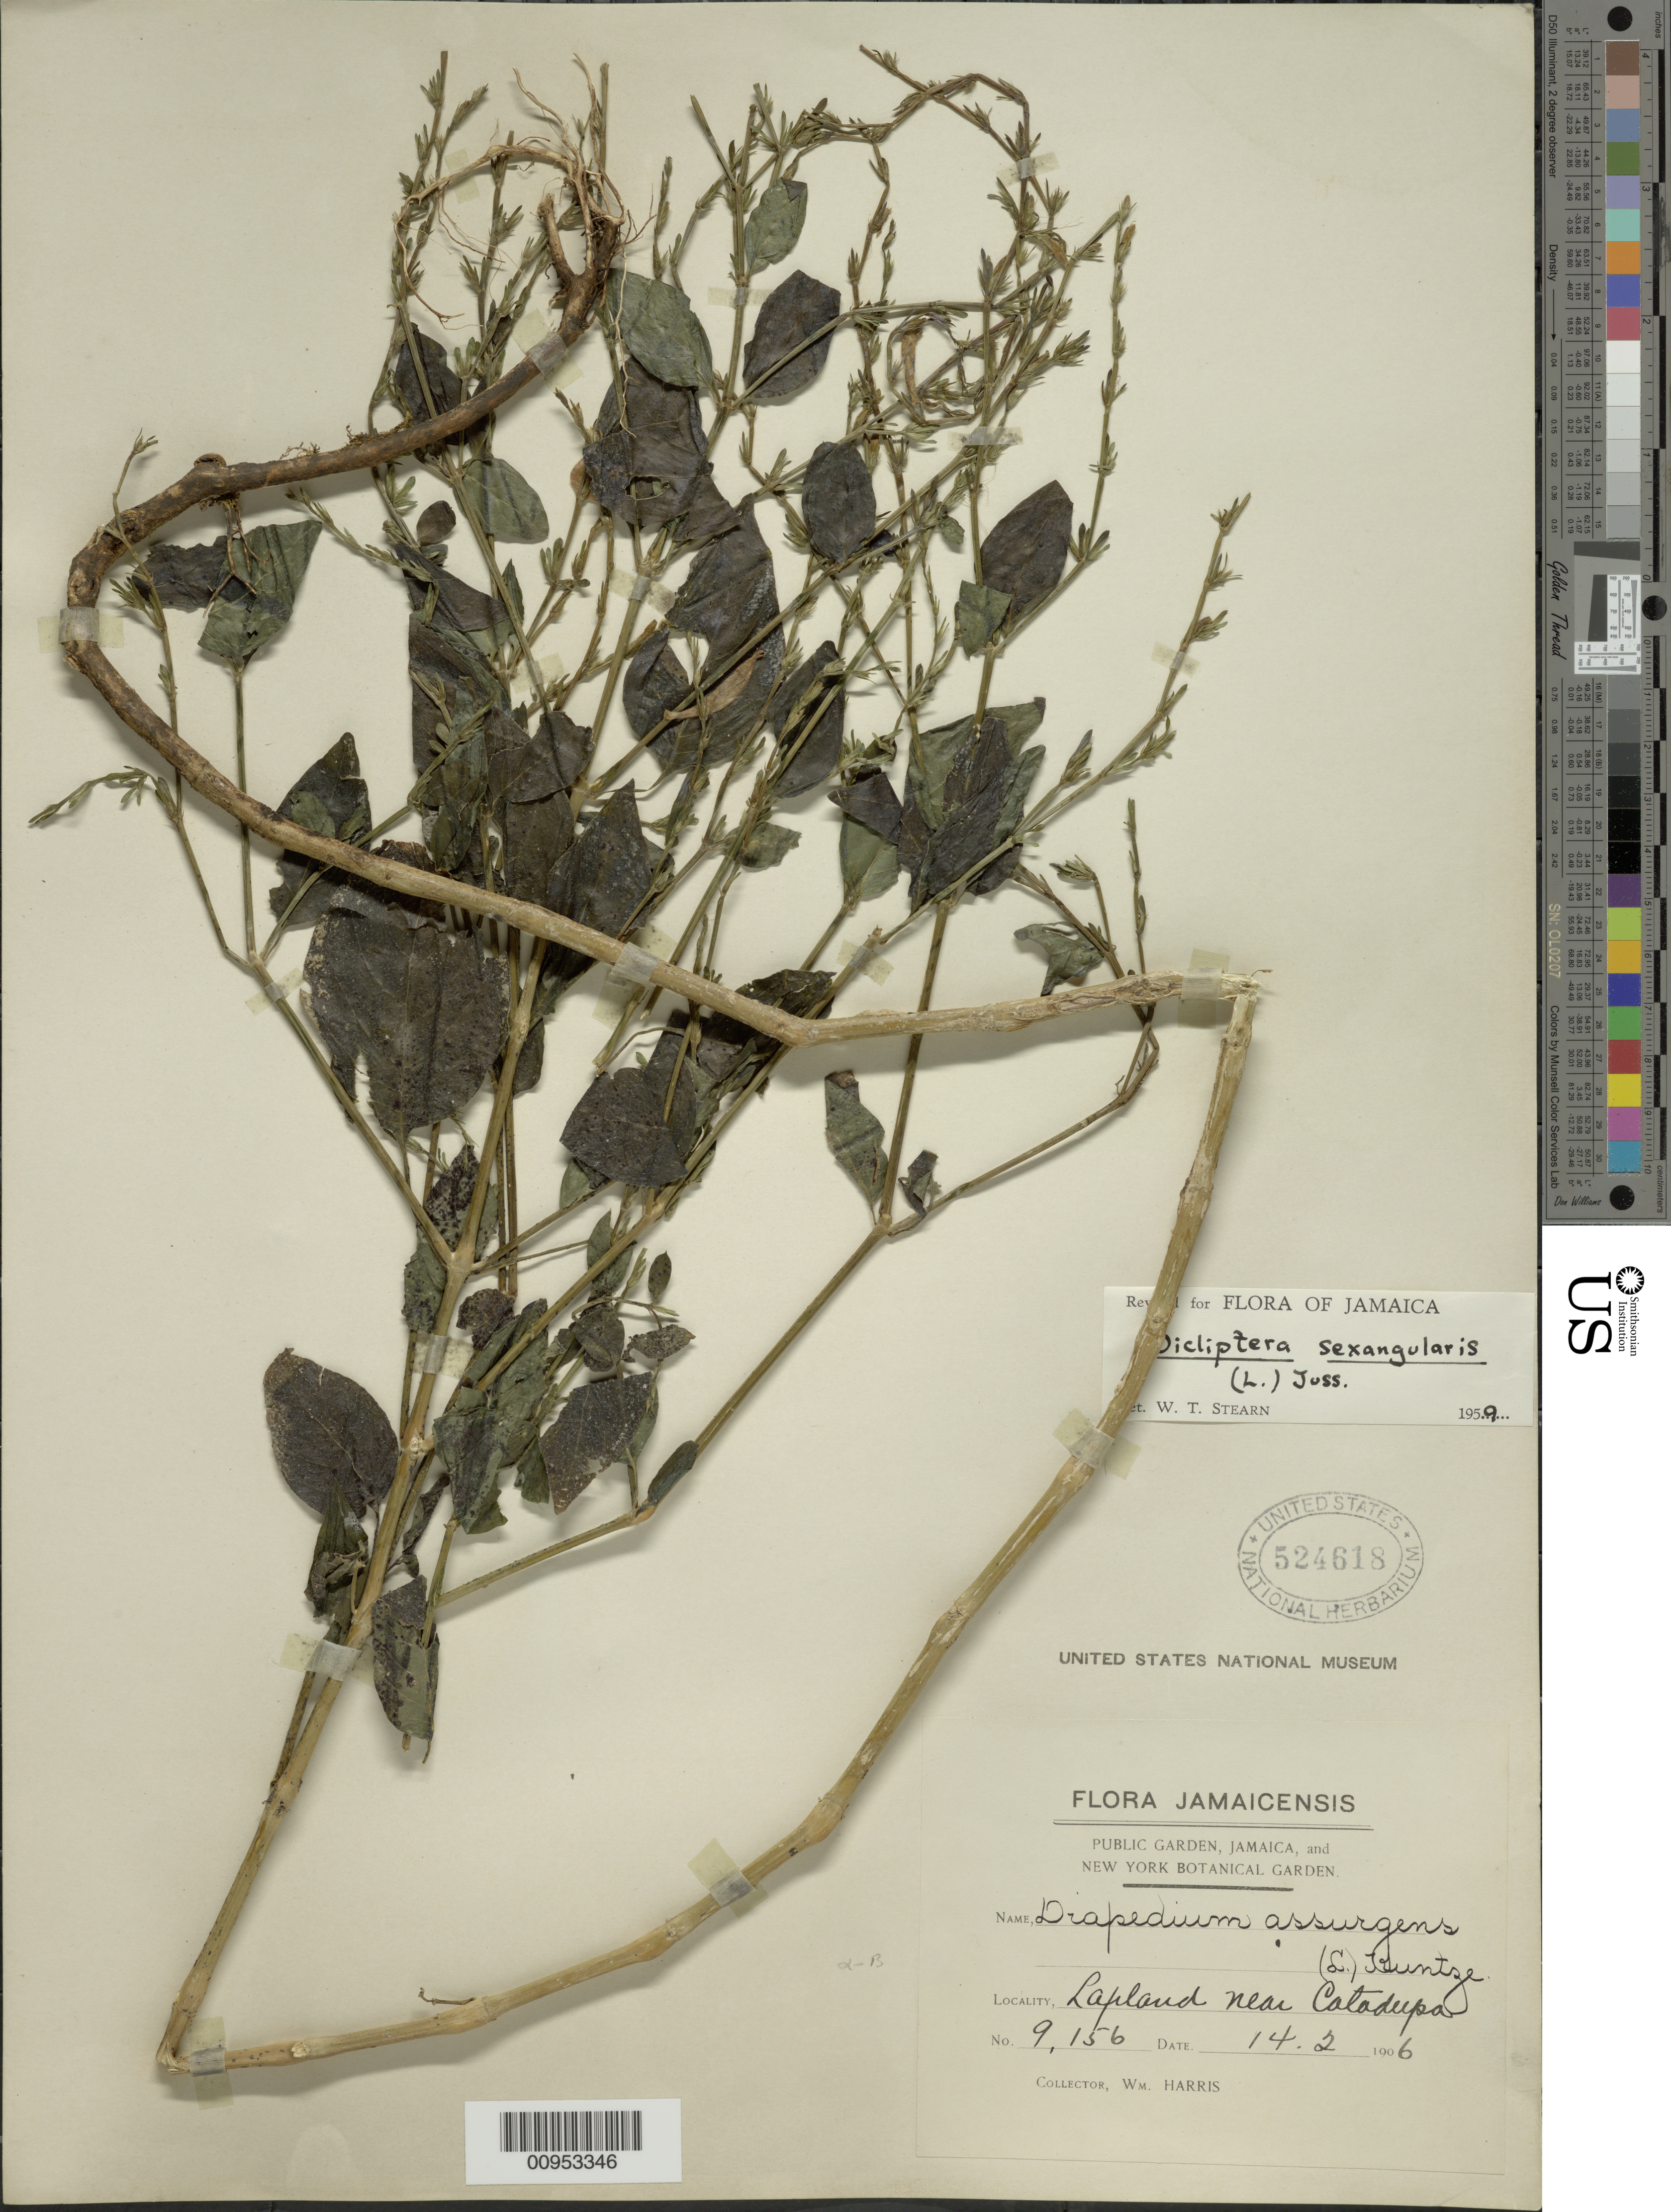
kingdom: Plantae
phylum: Tracheophyta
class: Magnoliopsida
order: Lamiales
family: Acanthaceae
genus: Dicliptera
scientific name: Dicliptera sexangularis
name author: (L.) Juss.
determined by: Stearn, William T.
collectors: W. H. Harris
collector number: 9156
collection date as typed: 14 Feb 1906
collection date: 1906-02-14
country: Jamaica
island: Jamaica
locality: Lapland, near Catadupa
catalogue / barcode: US 524618